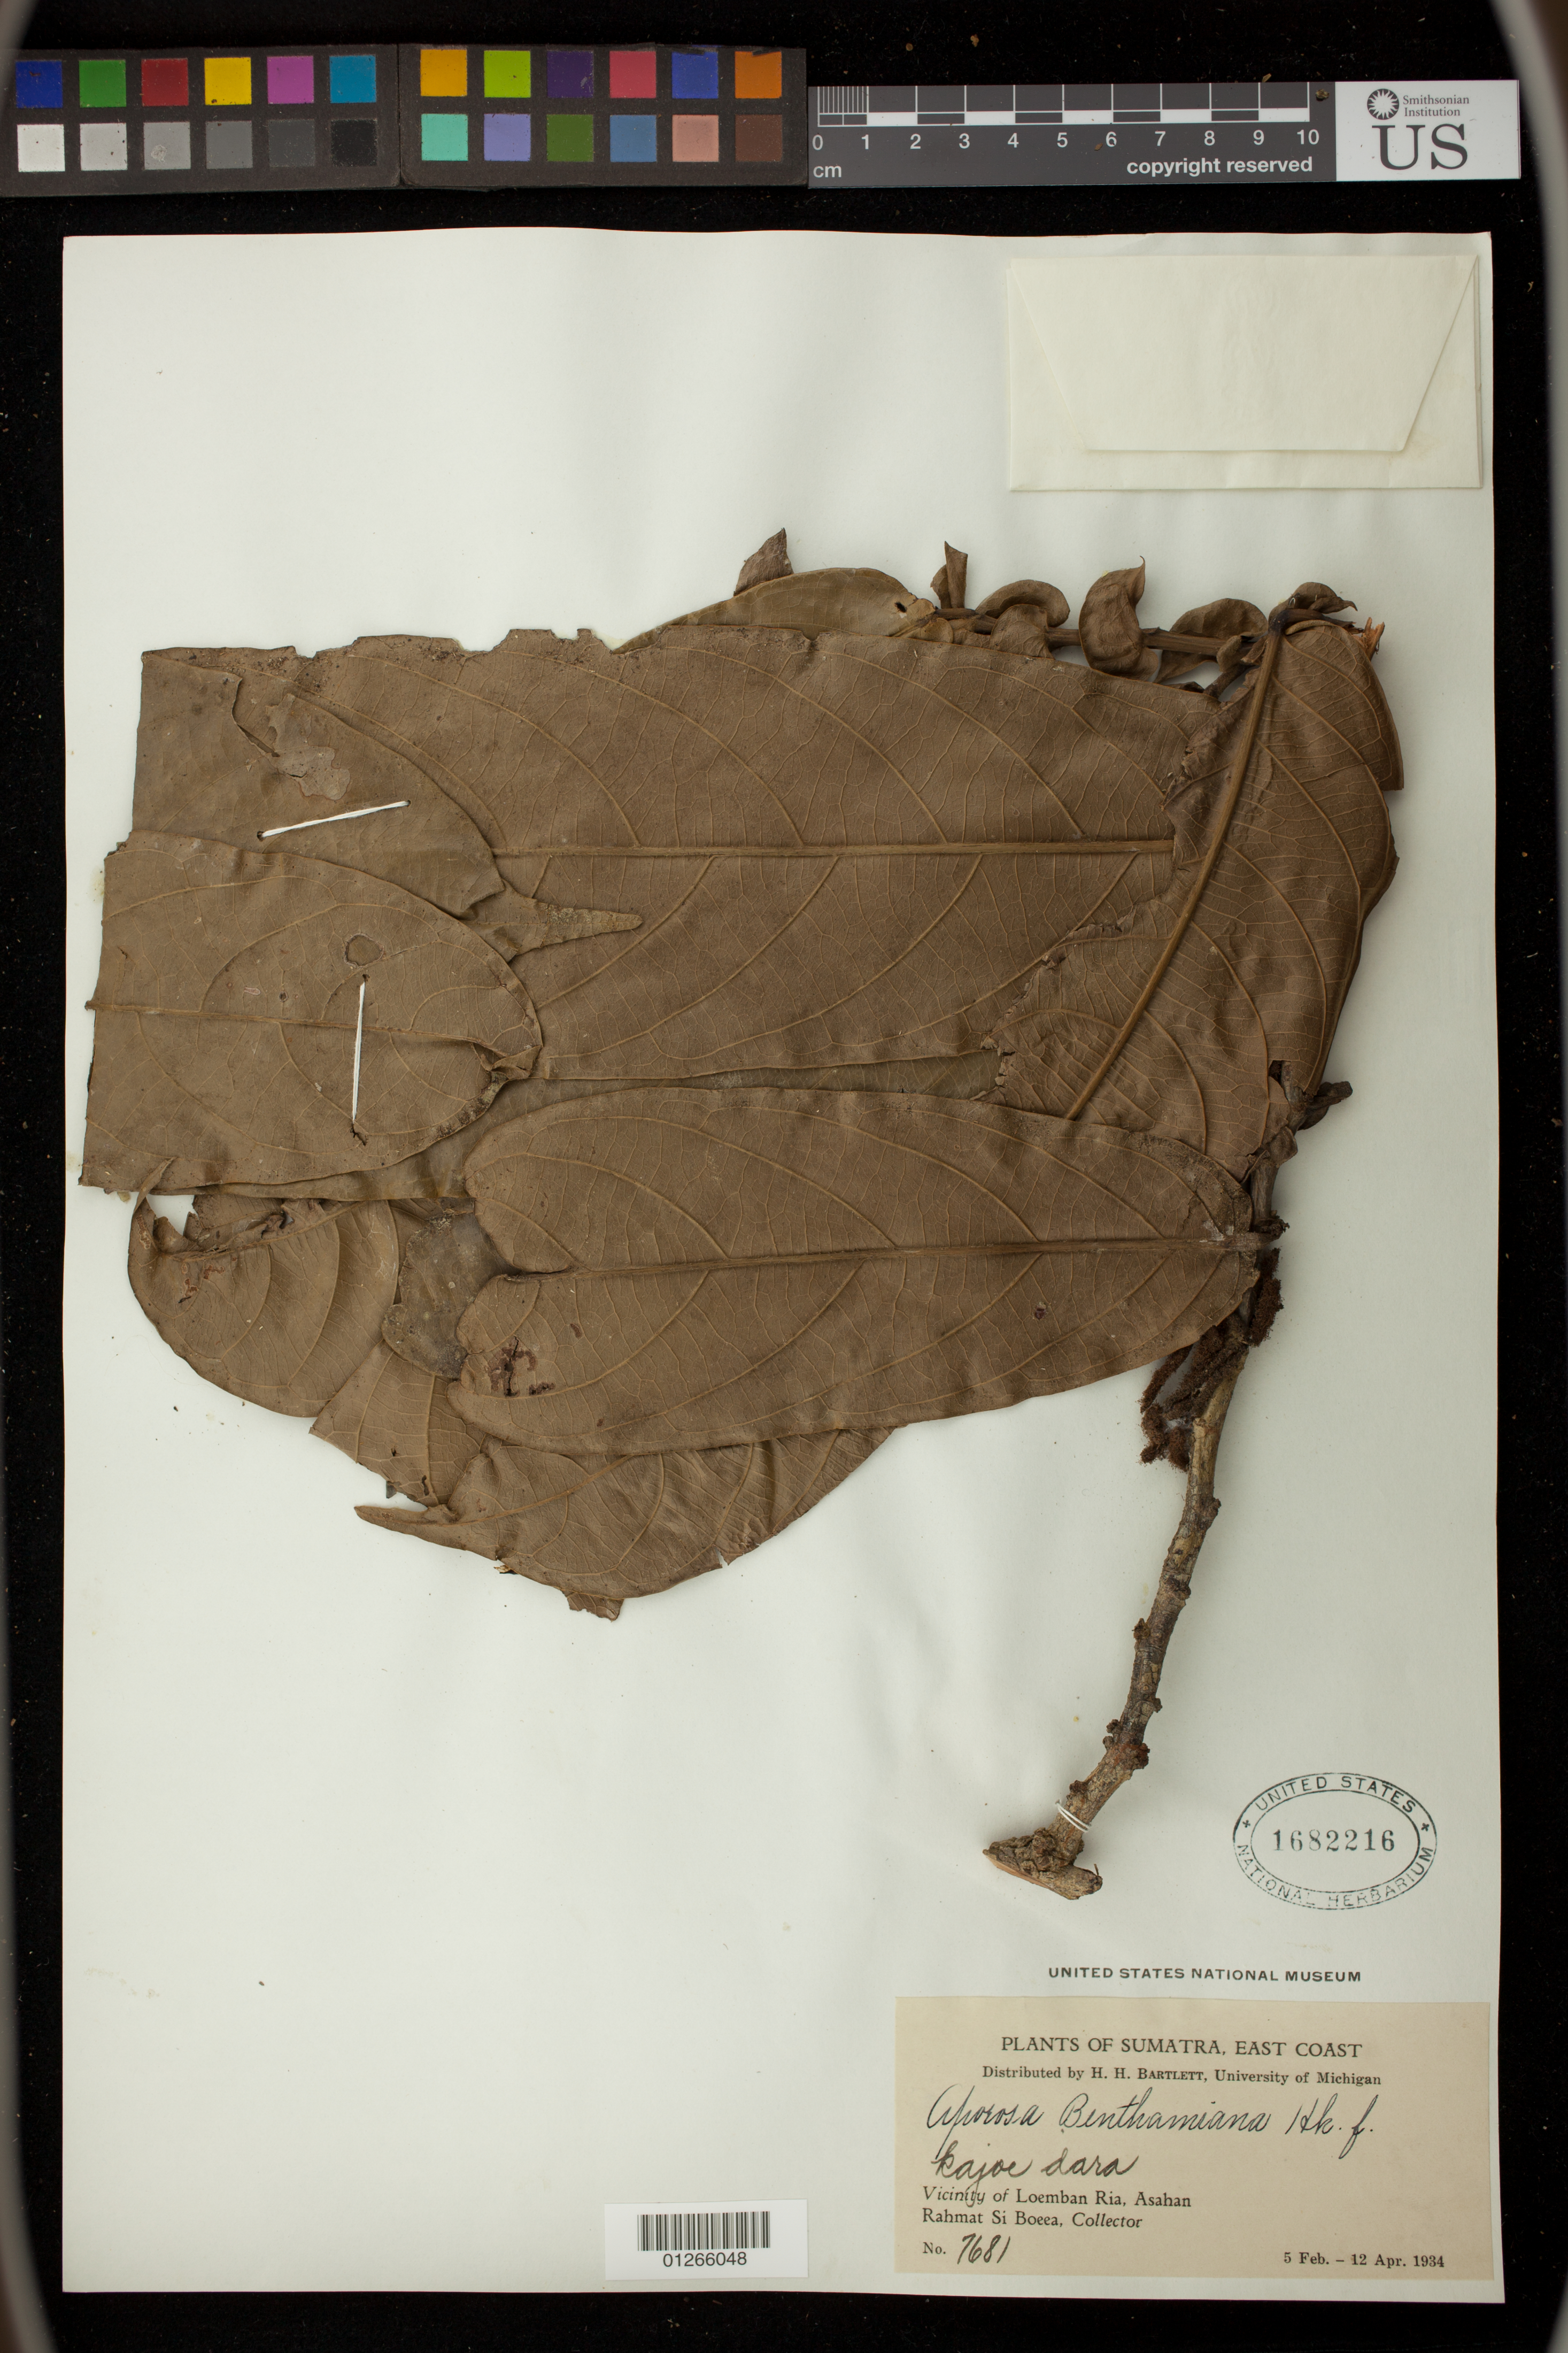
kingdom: Plantae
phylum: Tracheophyta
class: Magnoliopsida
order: Malpighiales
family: Phyllanthaceae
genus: Aporosa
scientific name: Aporosa benthamiana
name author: Hook. f.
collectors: Rahmat Si Boeea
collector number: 7681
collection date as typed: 05 Feb 1934 to 12 Apr 1934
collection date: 1934-02-05/1934-04-12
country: Indonesia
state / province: Sumatra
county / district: North Sumatra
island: Sumatra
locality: Loemban Ria, Asahan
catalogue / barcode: US 1682216